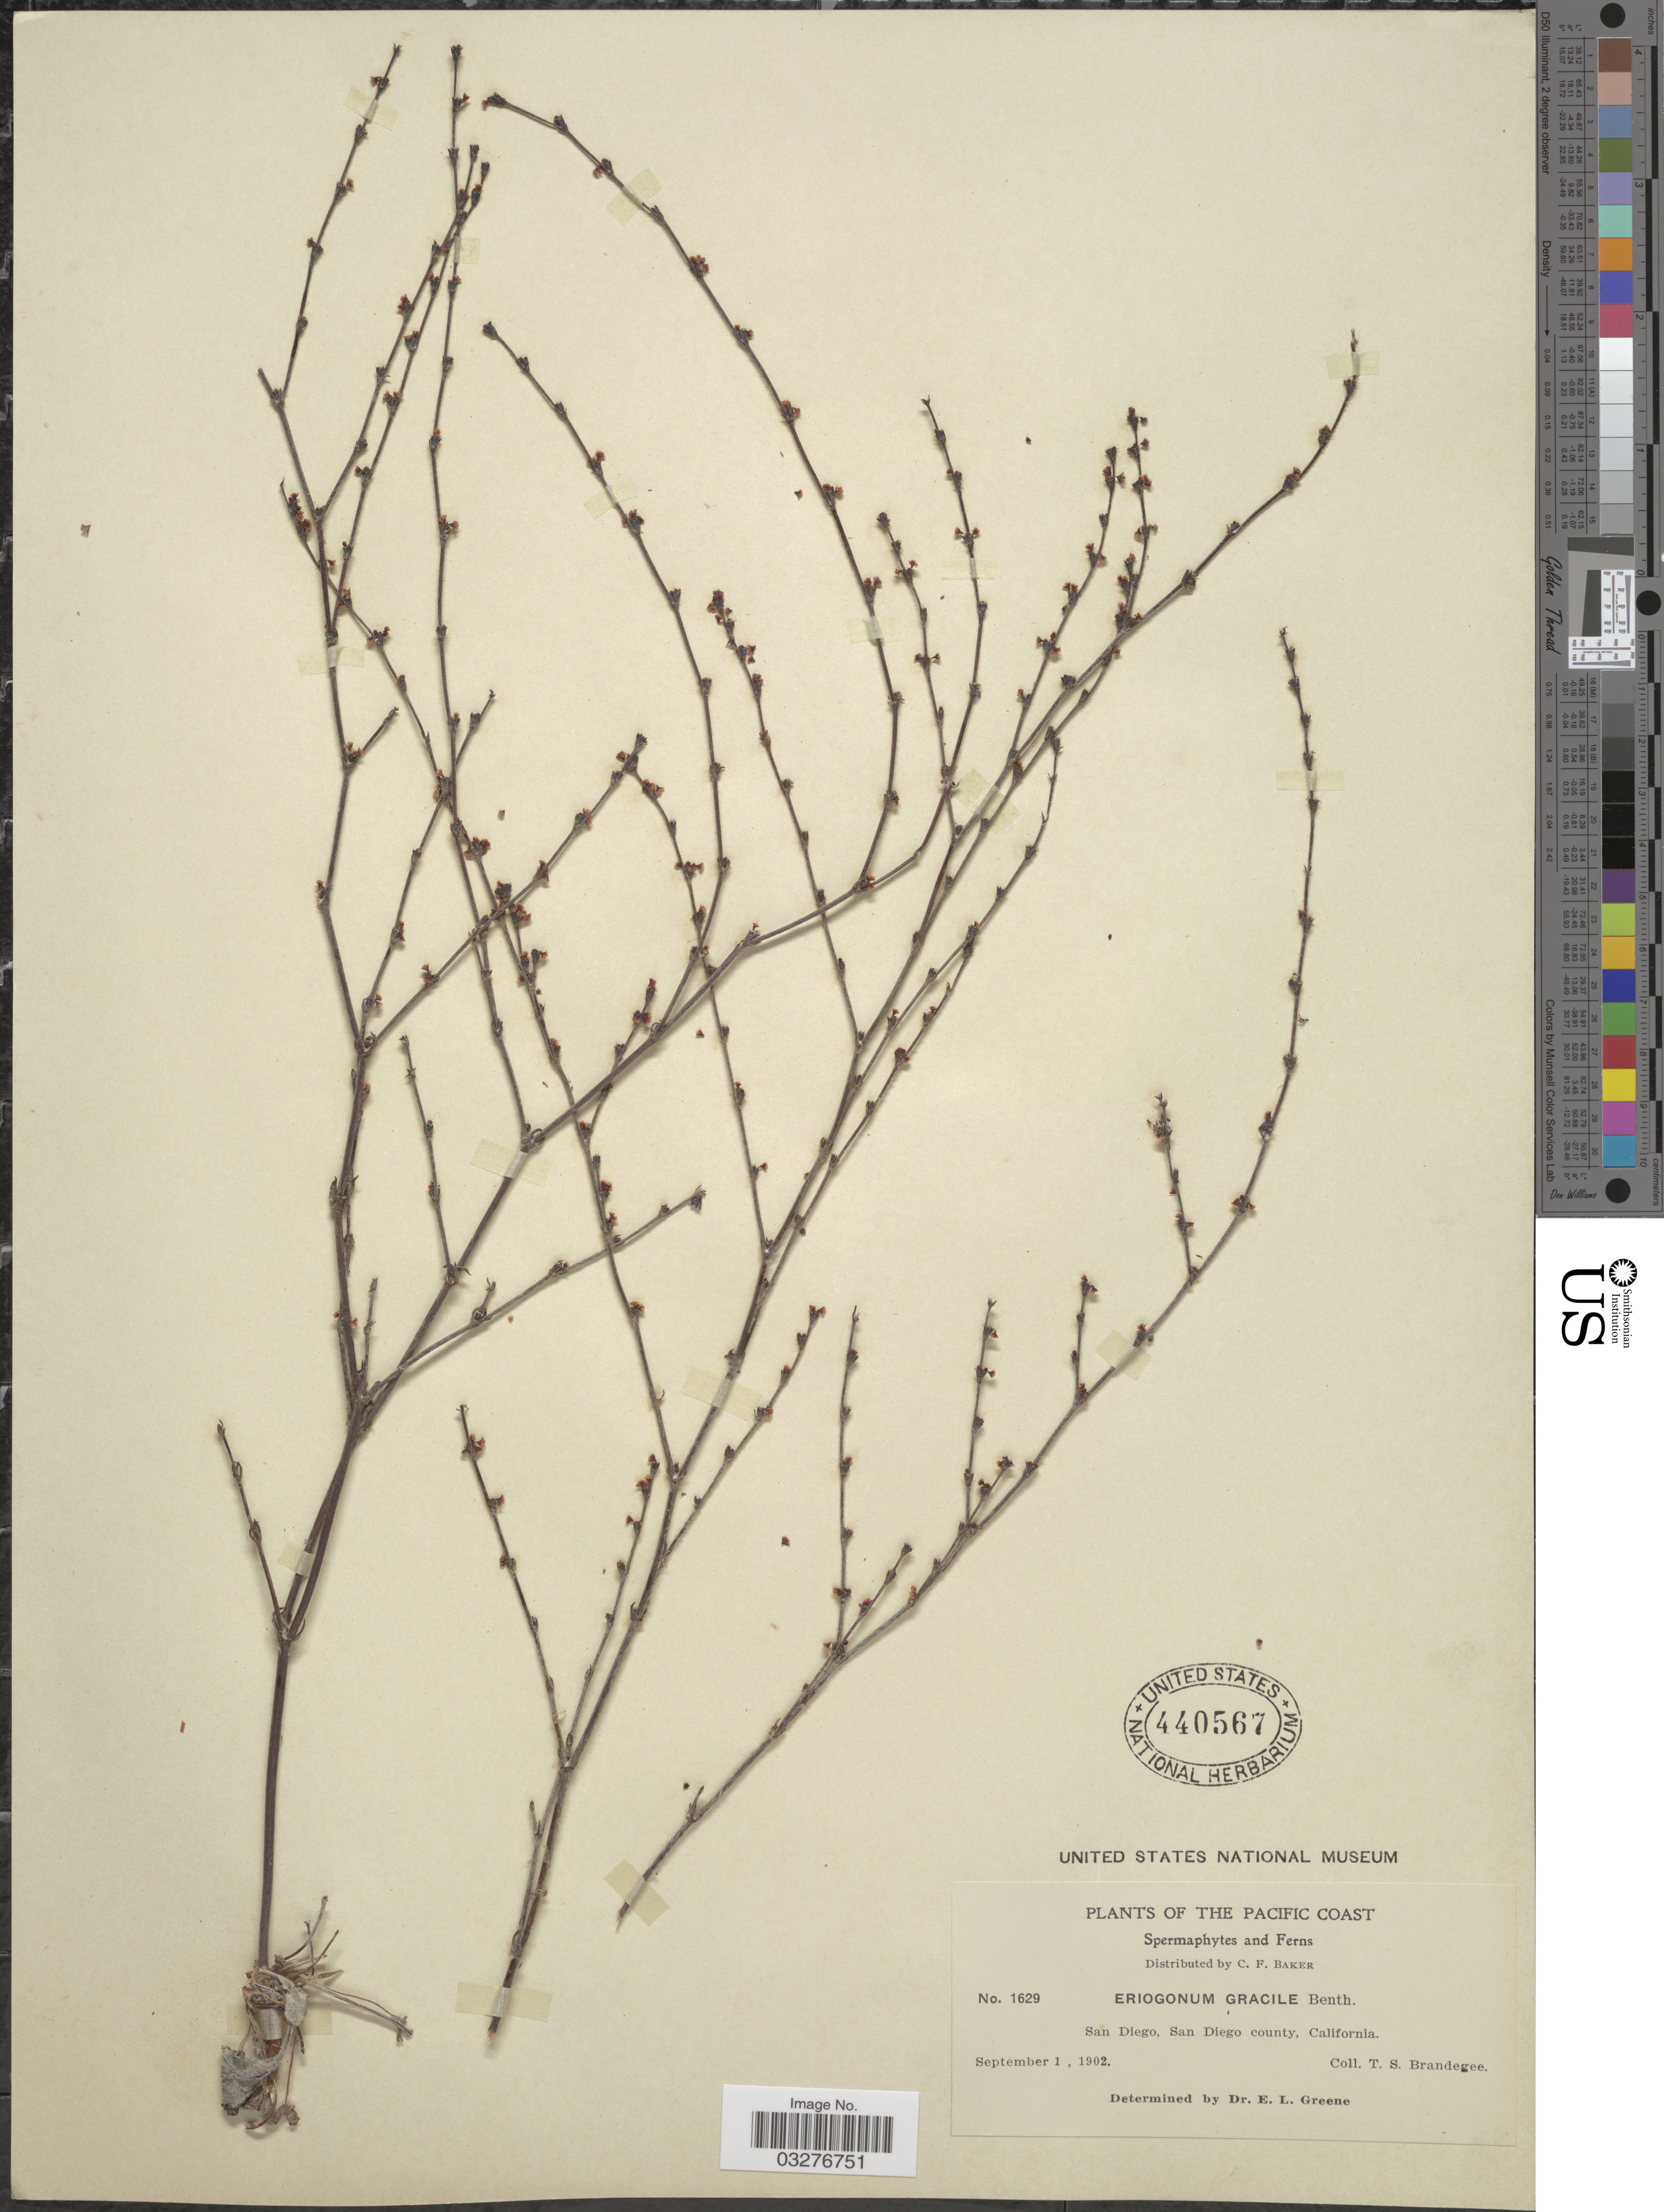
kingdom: Plantae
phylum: Tracheophyta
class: Magnoliopsida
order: Caryophyllales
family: Polygonaceae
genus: Eriogonum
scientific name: Eriogonum gracile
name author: Benth.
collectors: T. S. Brandegee (herbarium)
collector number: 1629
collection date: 1902-09-01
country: United States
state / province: California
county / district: San Diego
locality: The Pacific Coast. San Diego, San Diego county.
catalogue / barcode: US 440567